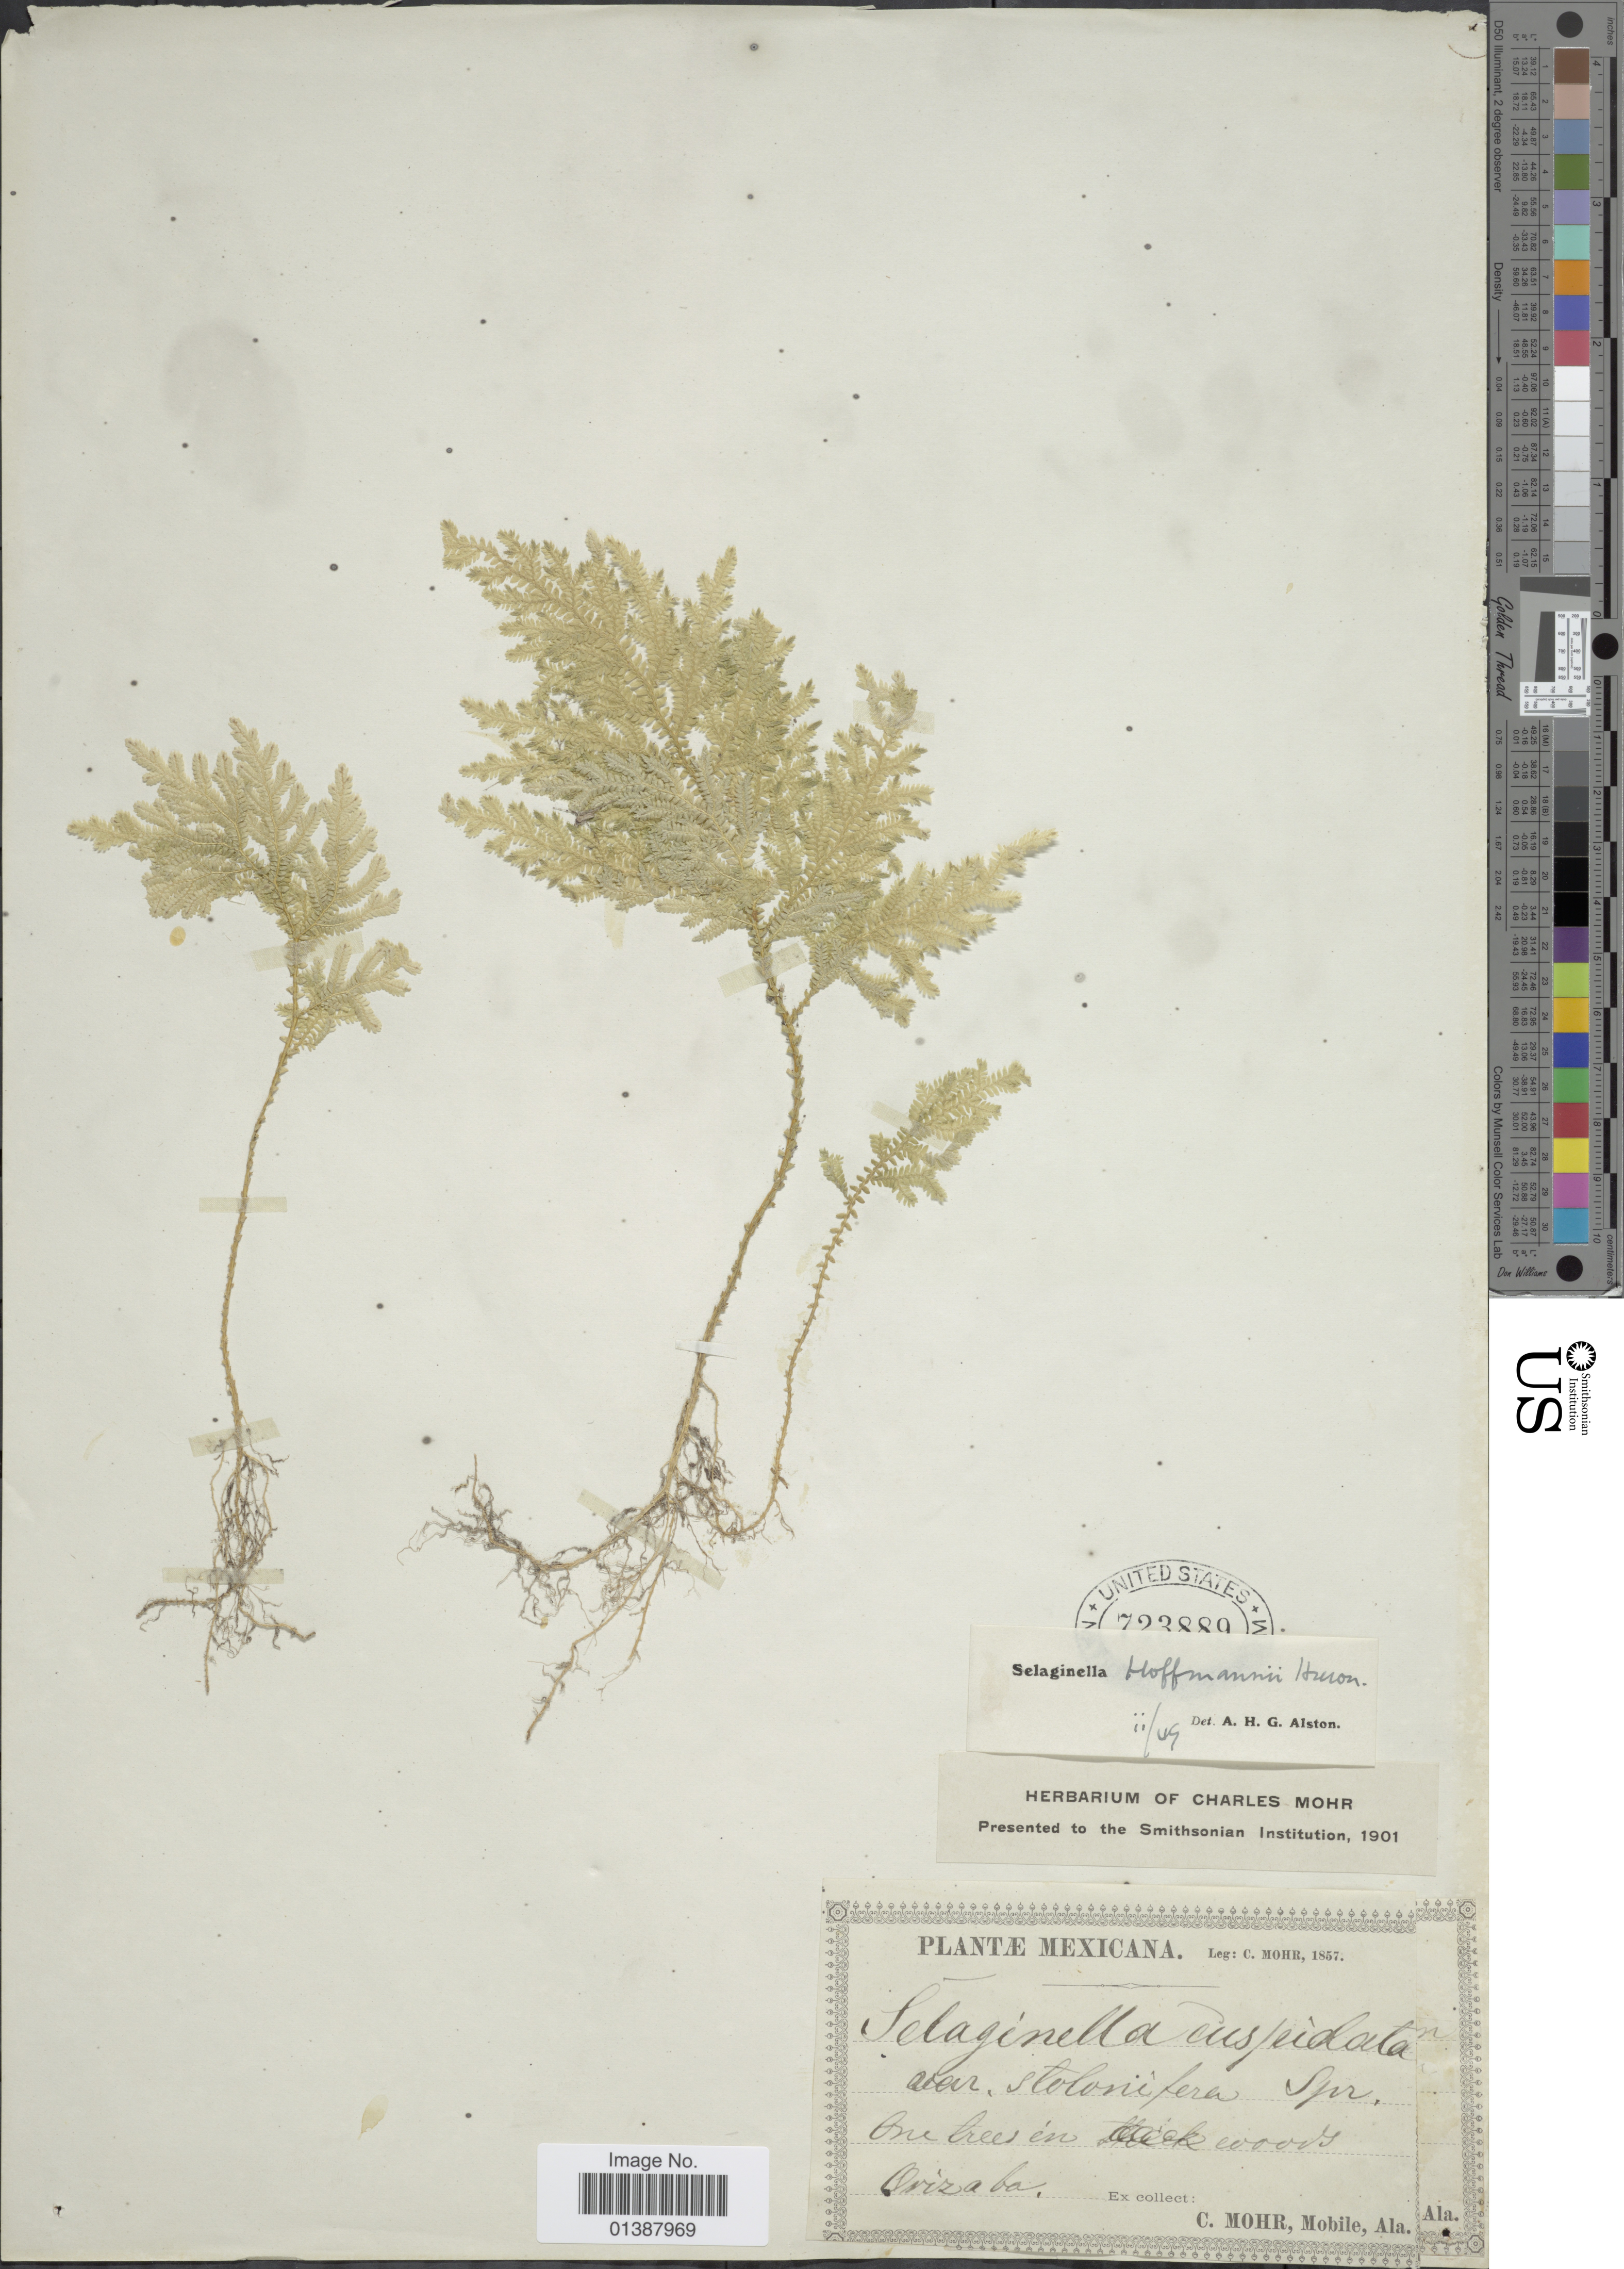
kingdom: Plantae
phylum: Tracheophyta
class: Lycopodiopsida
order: Selaginellales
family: Selaginellaceae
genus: Selaginella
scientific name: Selaginella hoffmannii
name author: Hieron.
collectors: C. T. Mohr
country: Mexico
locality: Orizaba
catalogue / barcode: US 723889